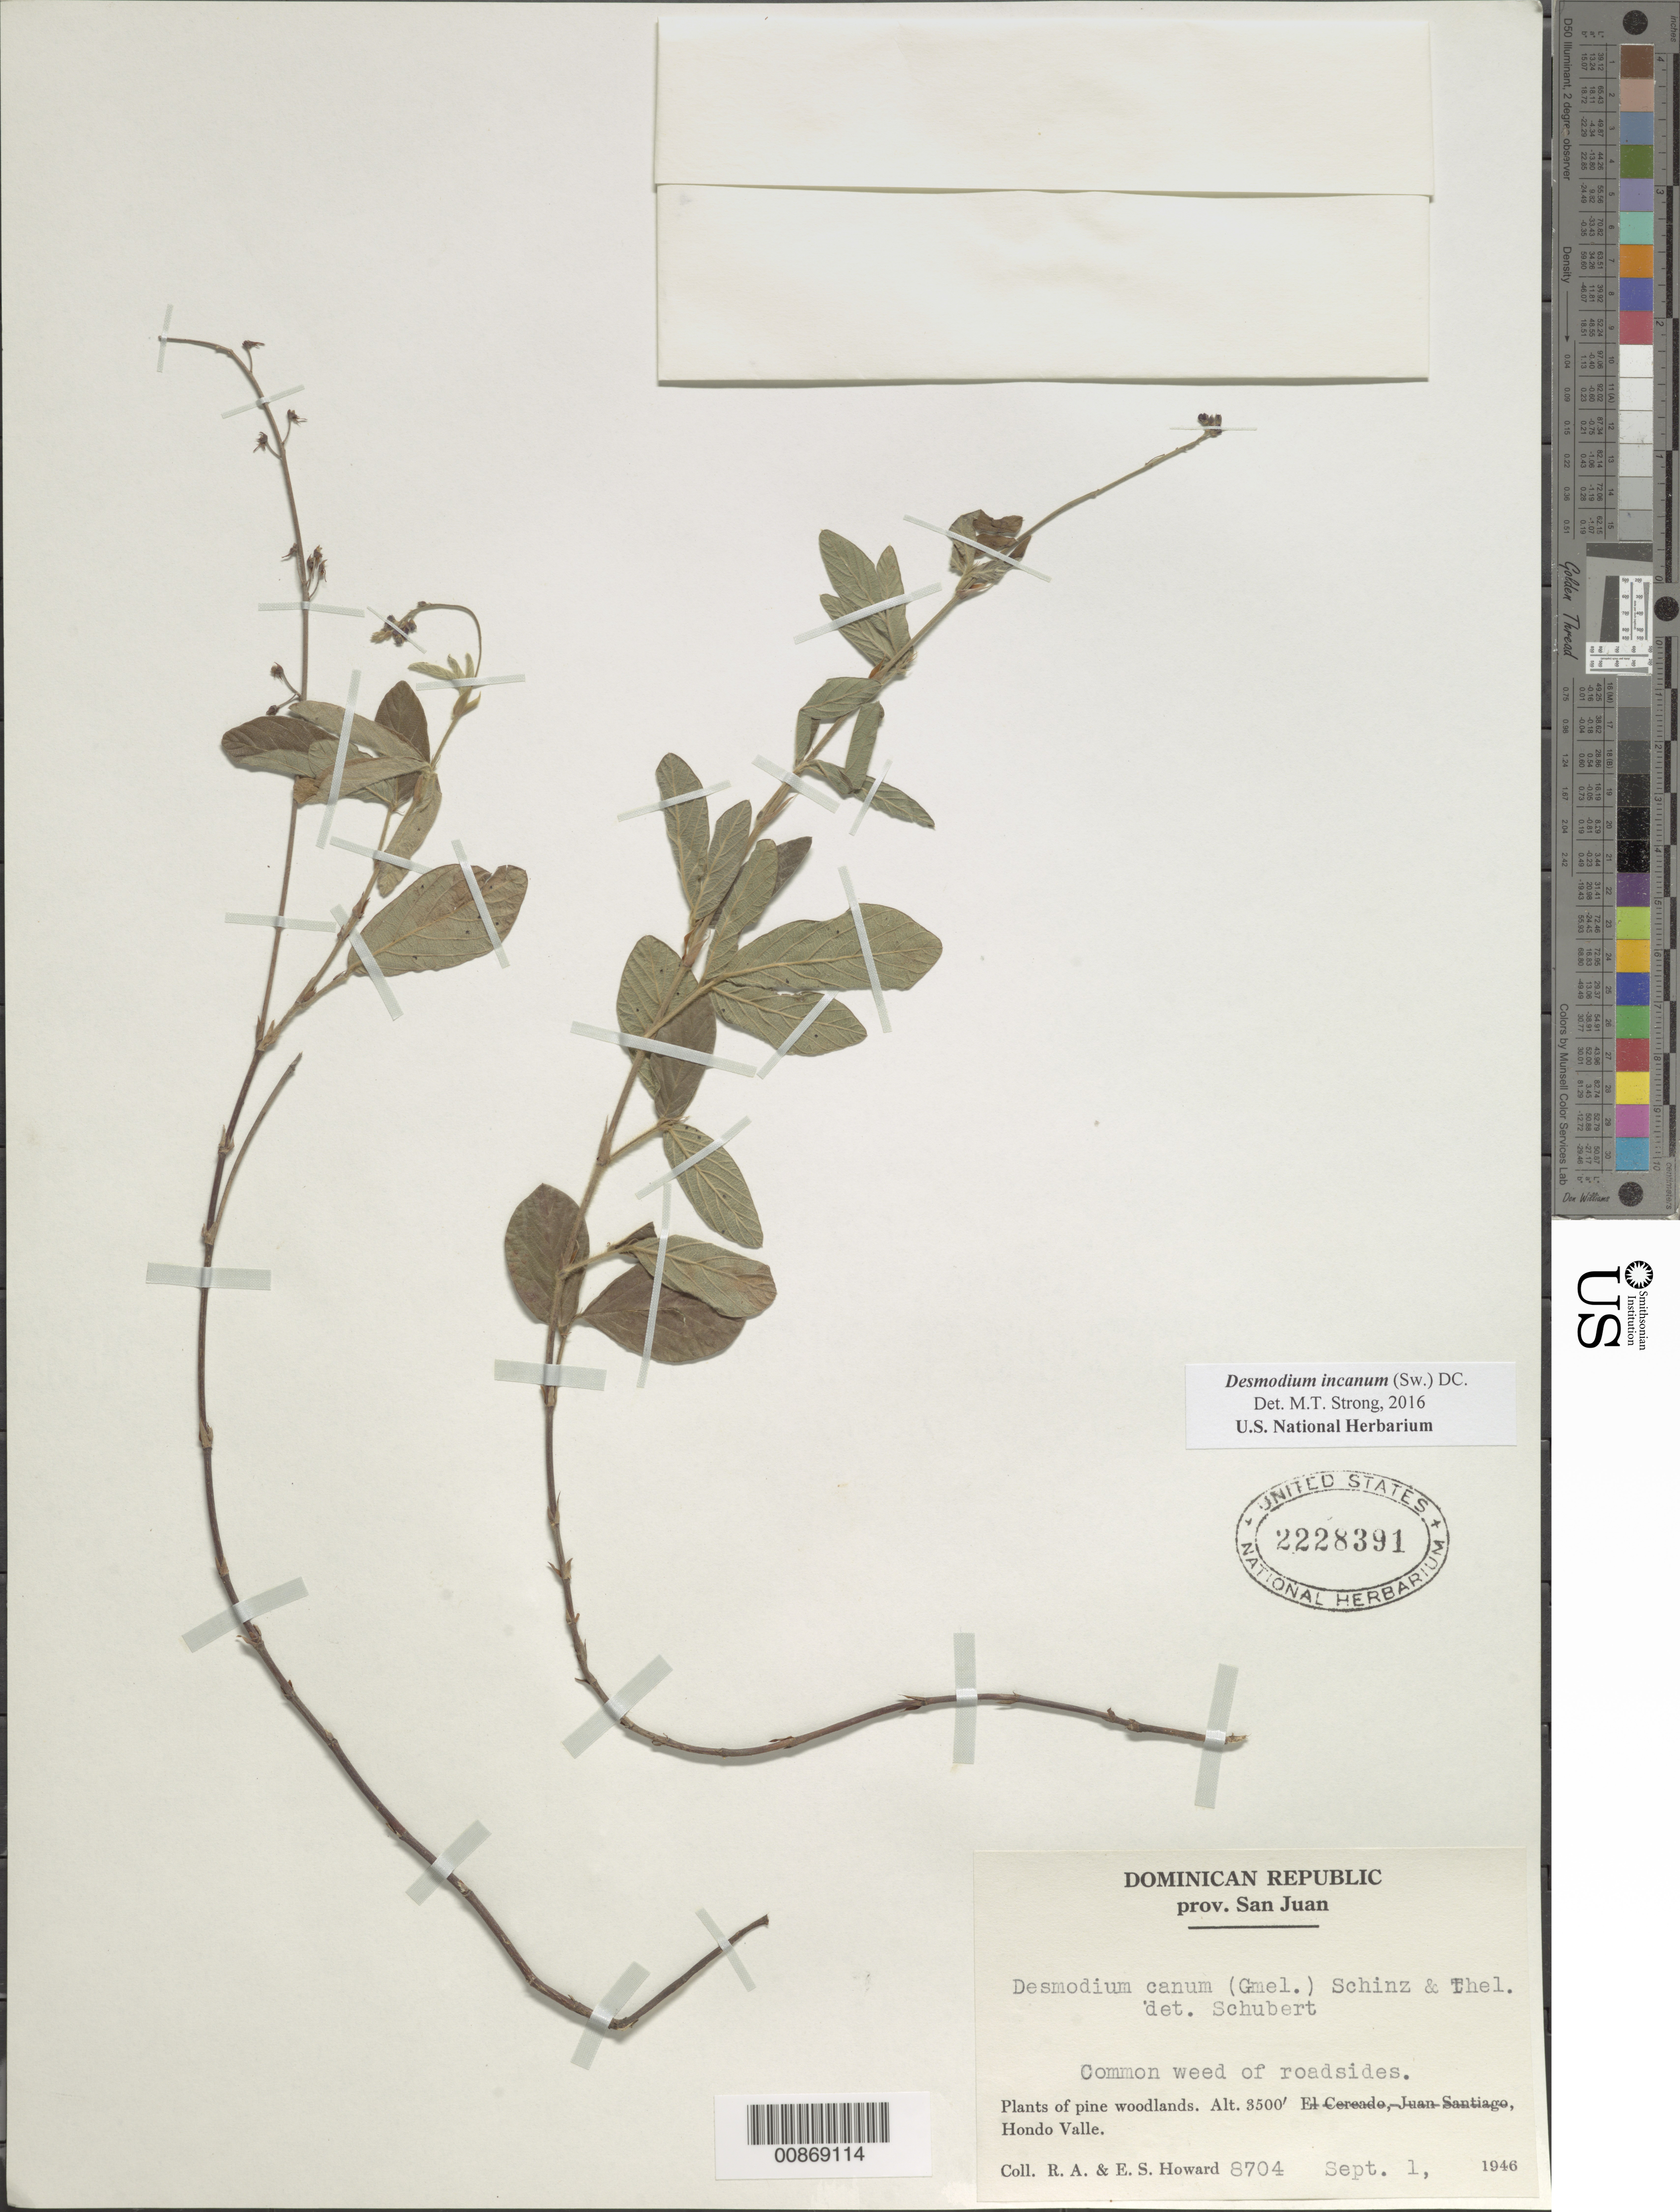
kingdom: Plantae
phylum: Tracheophyta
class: Magnoliopsida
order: Fabales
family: Fabaceae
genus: Desmodium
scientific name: Desmodium incanum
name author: (Sw.) DC.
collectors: R. A. Howard & E. S. Howard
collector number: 8704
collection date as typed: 01 Sep 1946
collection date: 1946-09-01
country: Dominican Republic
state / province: San Juan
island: Hispaniola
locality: Hondo Valle.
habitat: Common weed of roadsides. Plants of pine woodlands.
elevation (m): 1067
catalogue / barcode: US 2228391